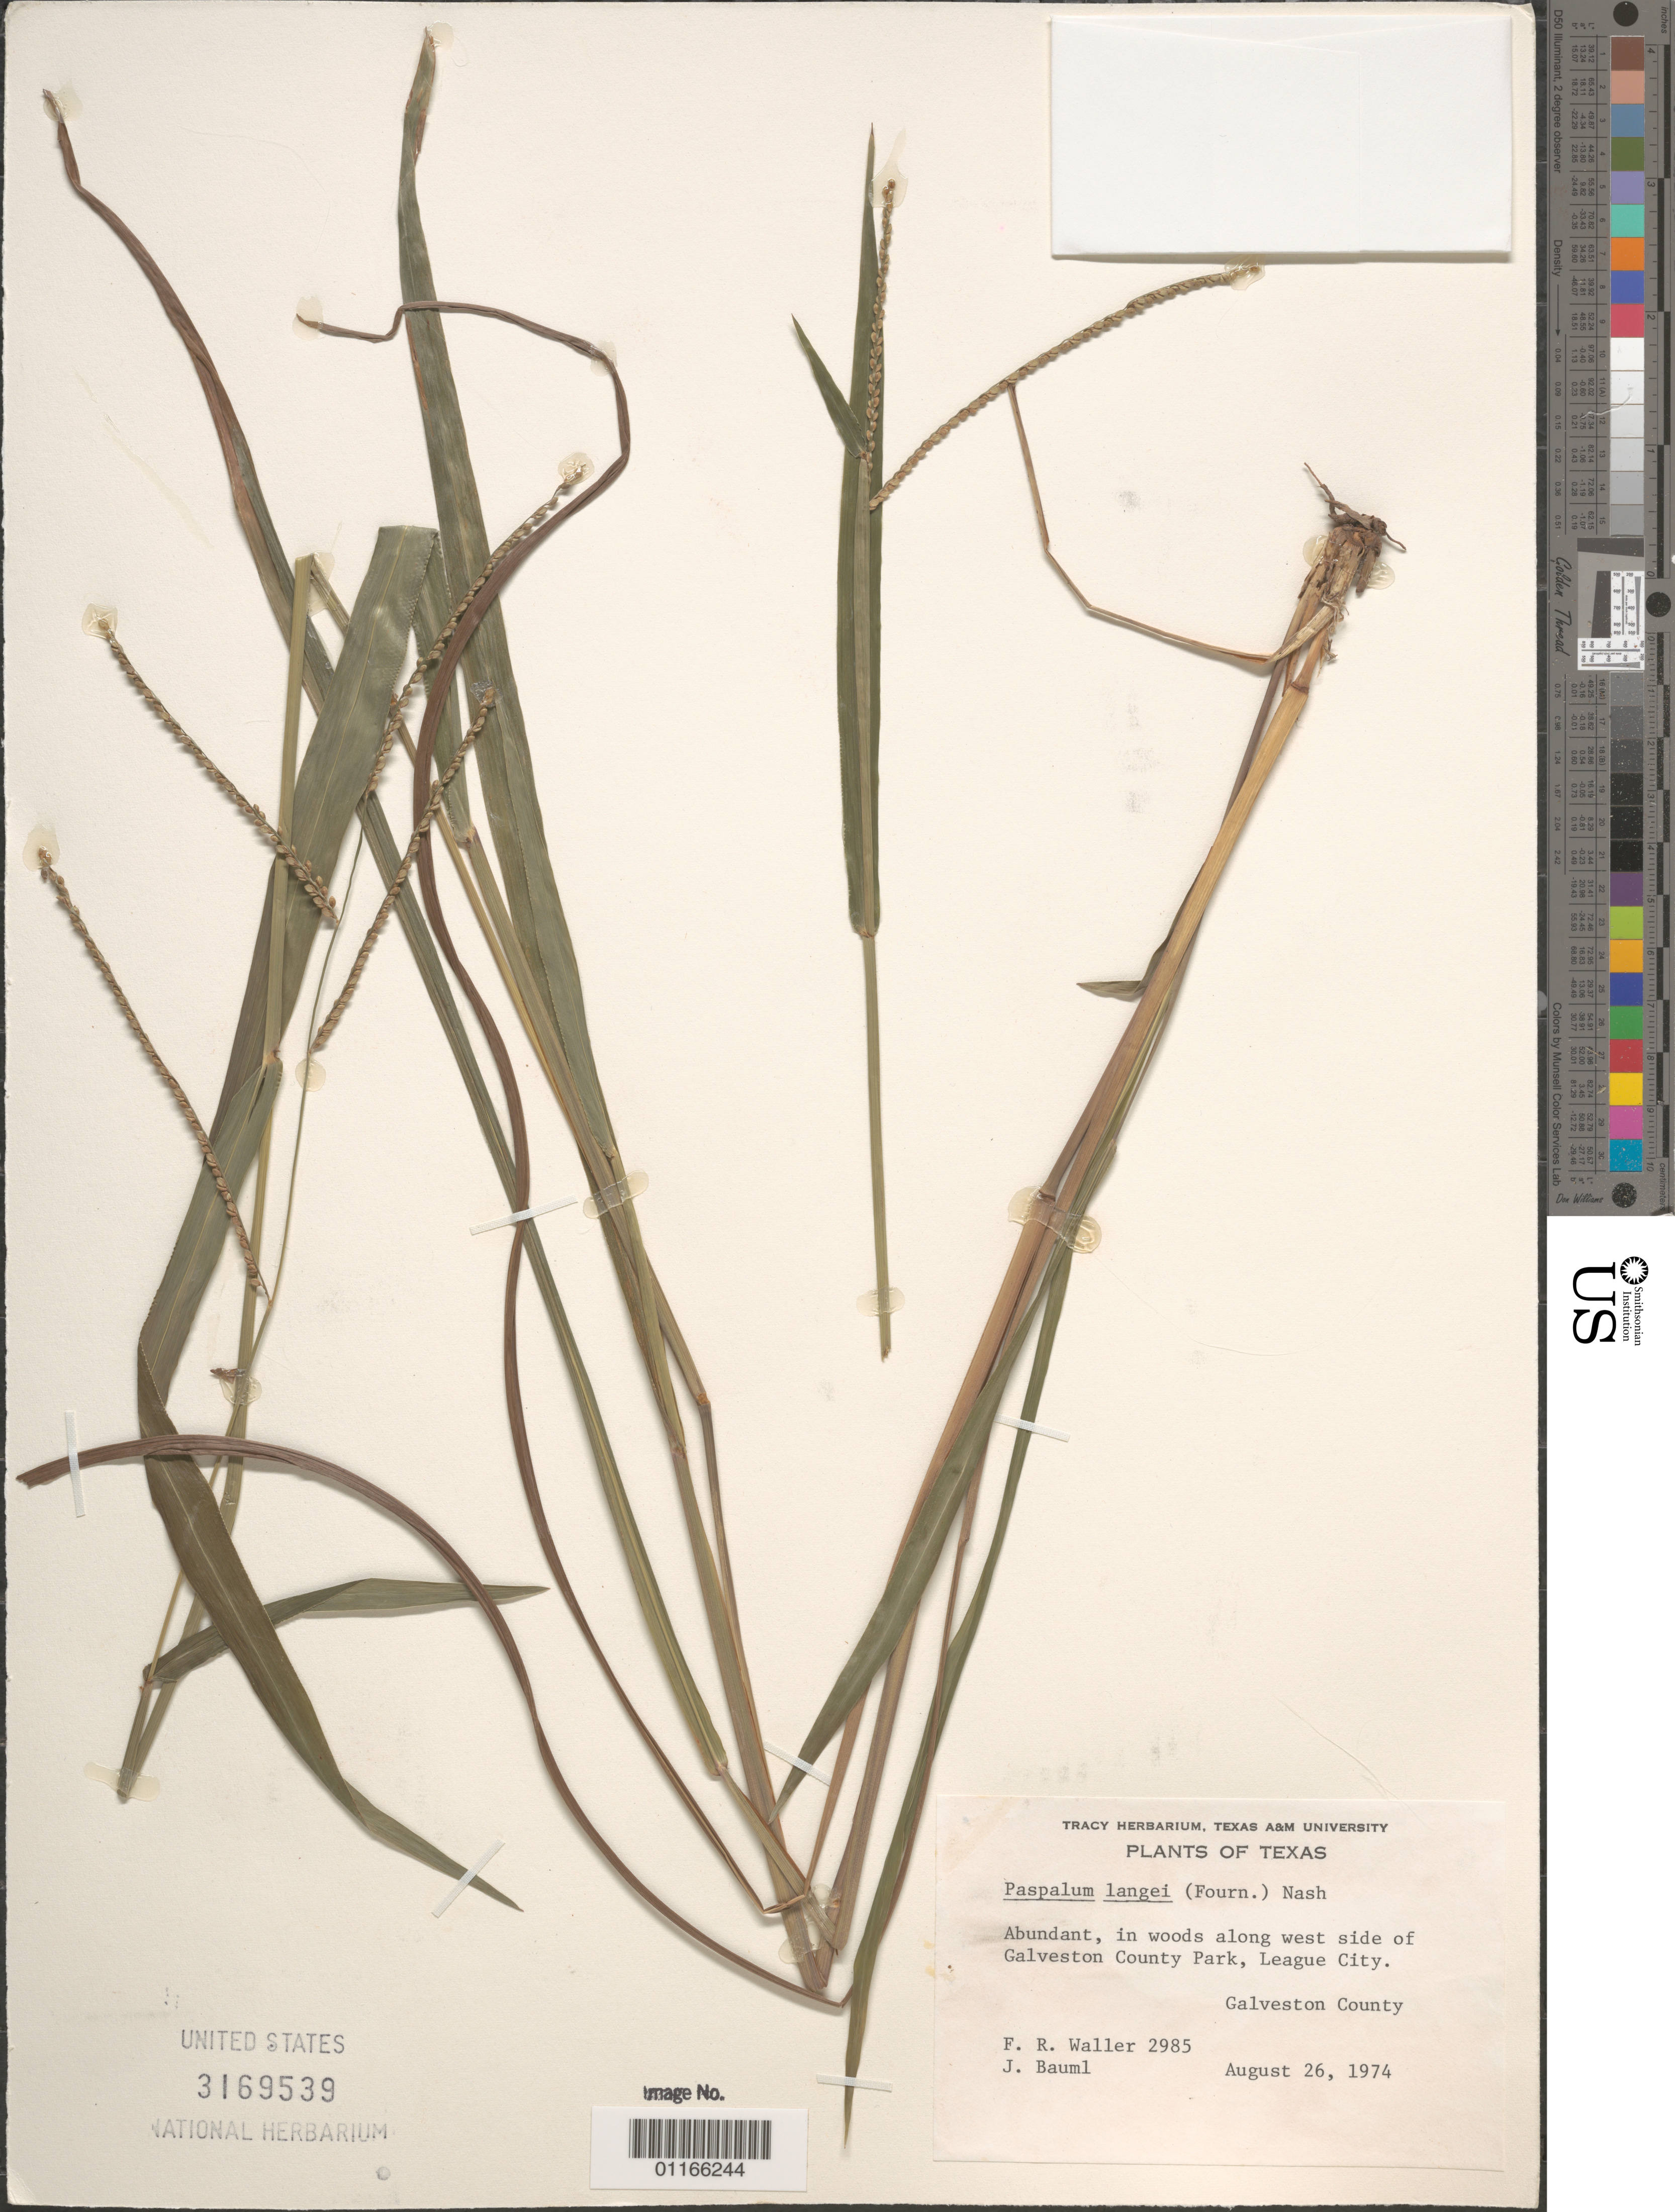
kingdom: Plantae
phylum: Tracheophyta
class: Liliopsida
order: Poales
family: Poaceae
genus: Paspalum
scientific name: Paspalum langei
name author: (E. Fourn.) Nash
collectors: F. R. Waller & J. Bauml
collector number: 2985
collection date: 1974-08-26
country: United States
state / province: Texas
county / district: Galveston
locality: West side of Galveston County Park, League City.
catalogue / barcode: US 3169539